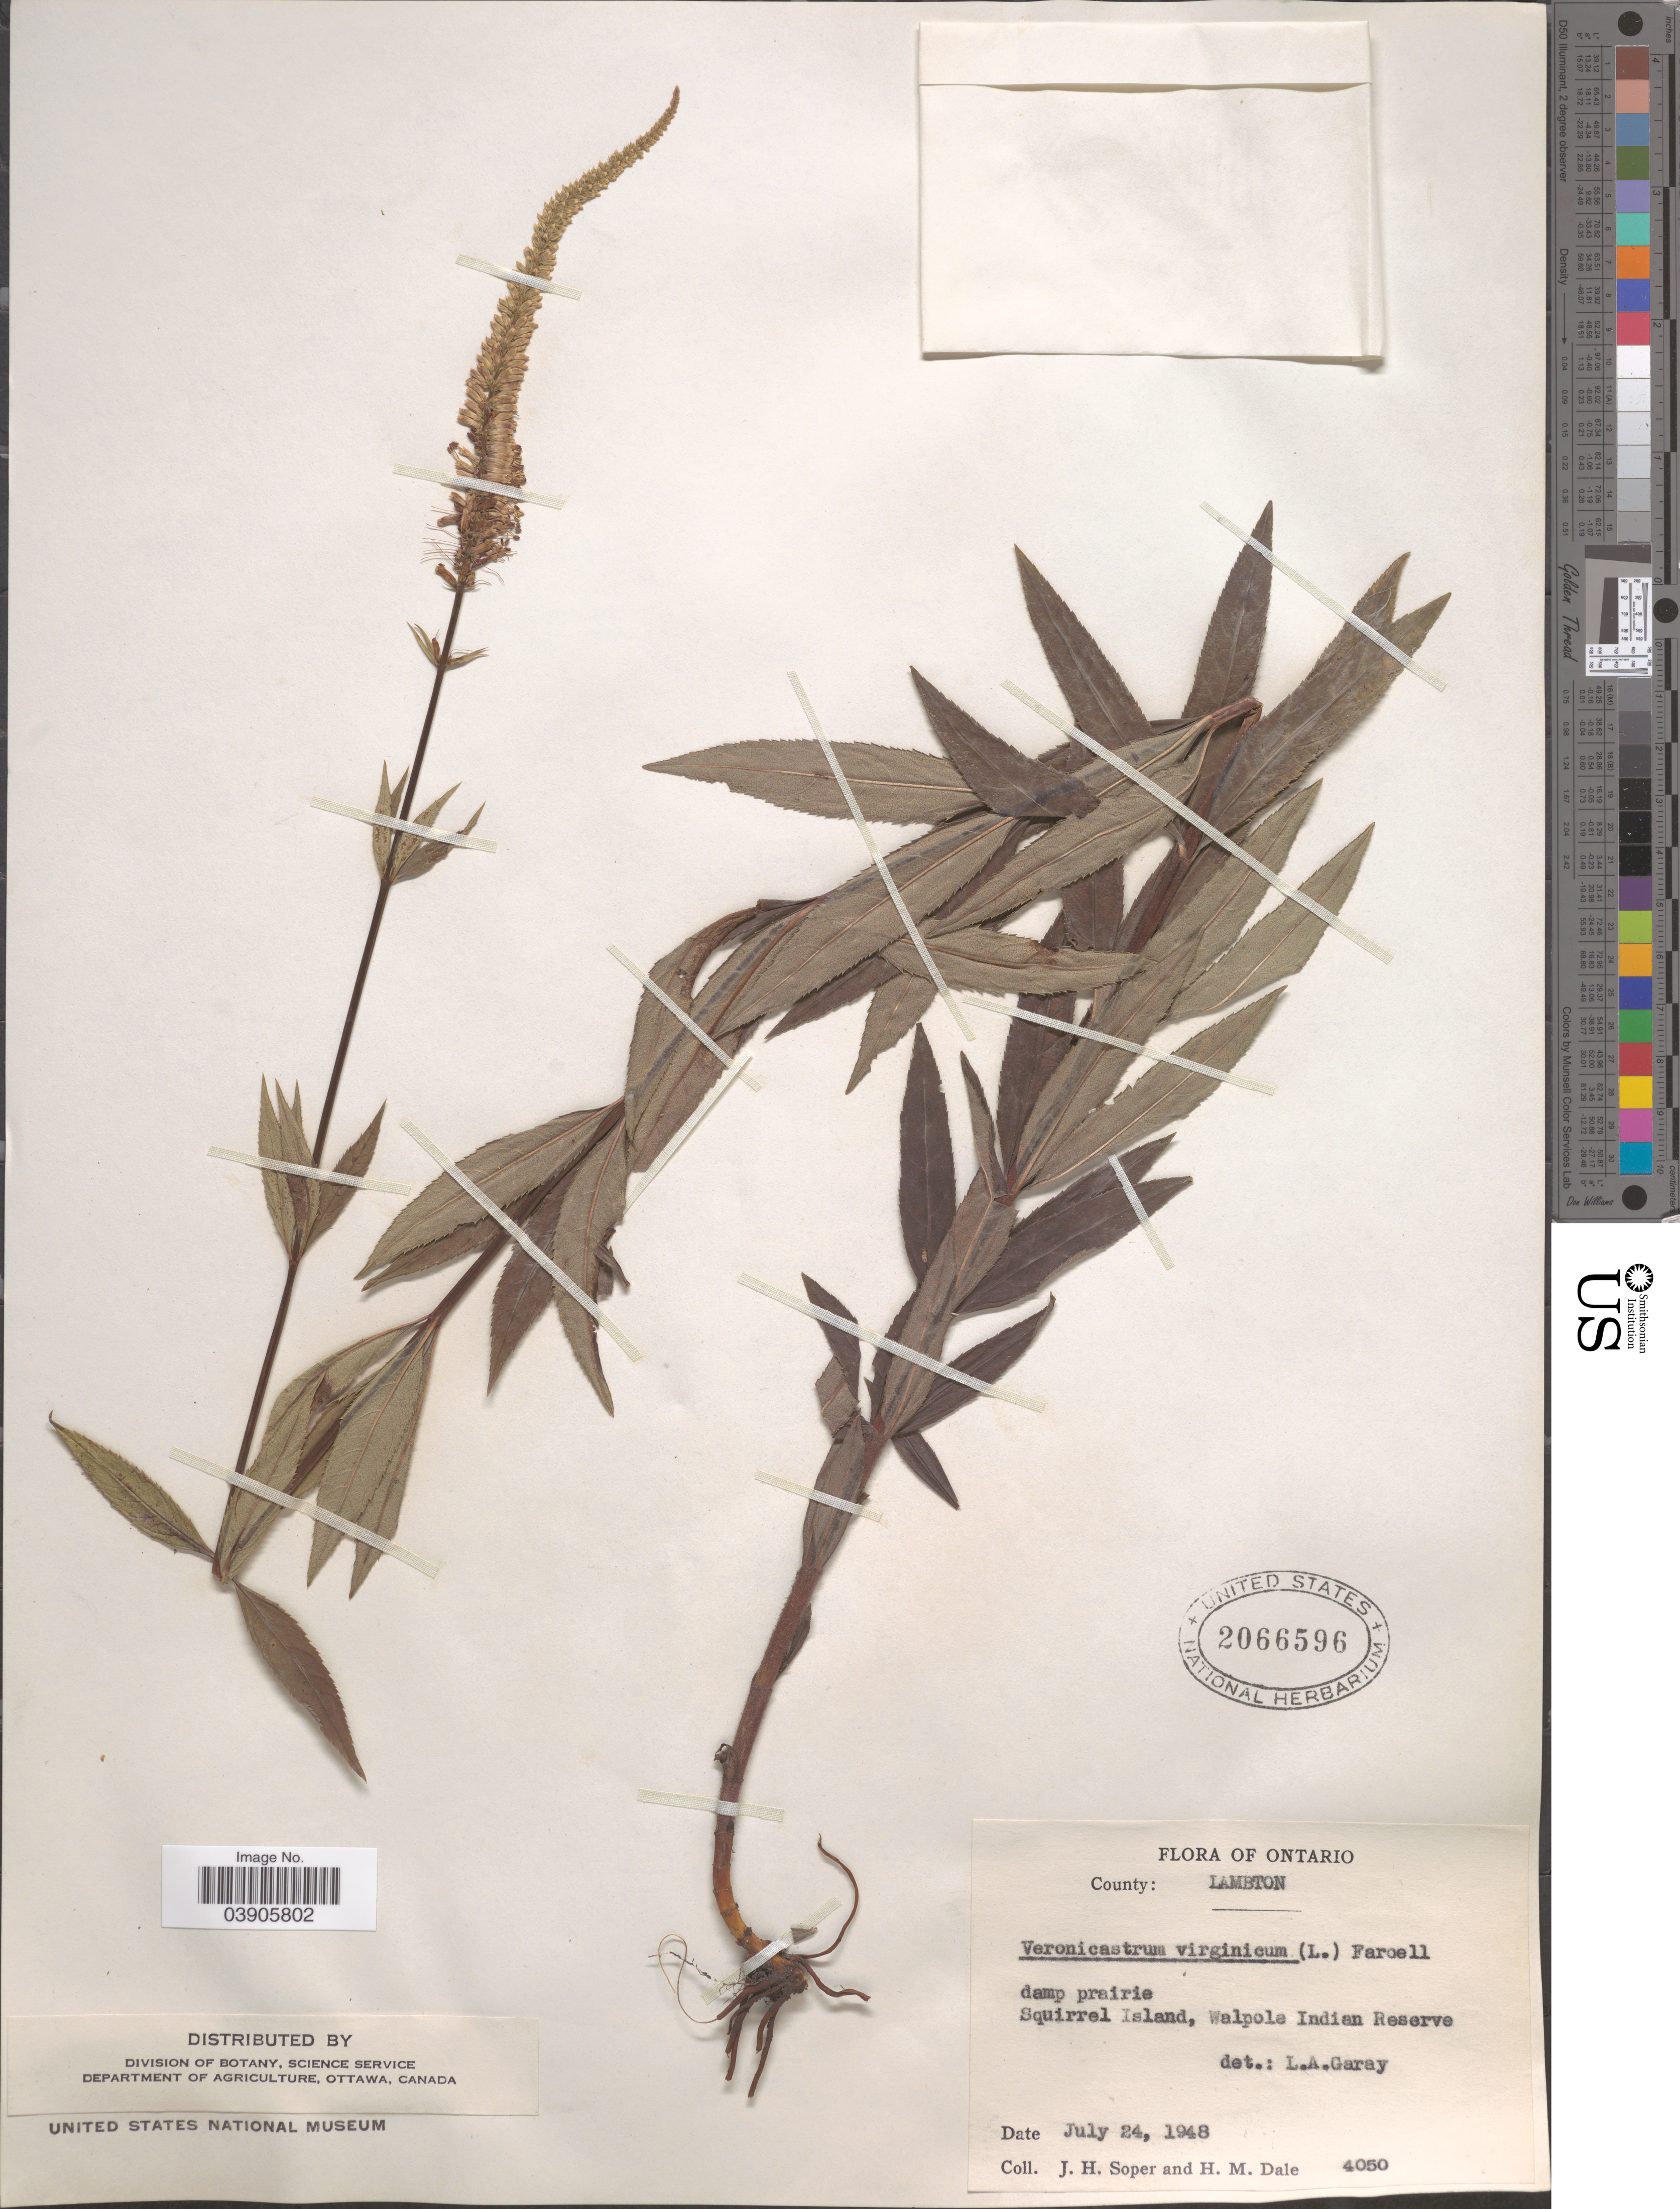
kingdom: Plantae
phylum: Tracheophyta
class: Magnoliopsida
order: Lamiales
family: Plantaginaceae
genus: Veronicastrum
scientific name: Veronicastrum virginicum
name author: (L.) Farw.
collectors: J. H. Soper & H. M. Dale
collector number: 4050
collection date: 1948-07-24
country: Canada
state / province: Ontario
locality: County: Lambton. Squirrel Island, Walpole Indian Reserve.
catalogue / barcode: US 2066596